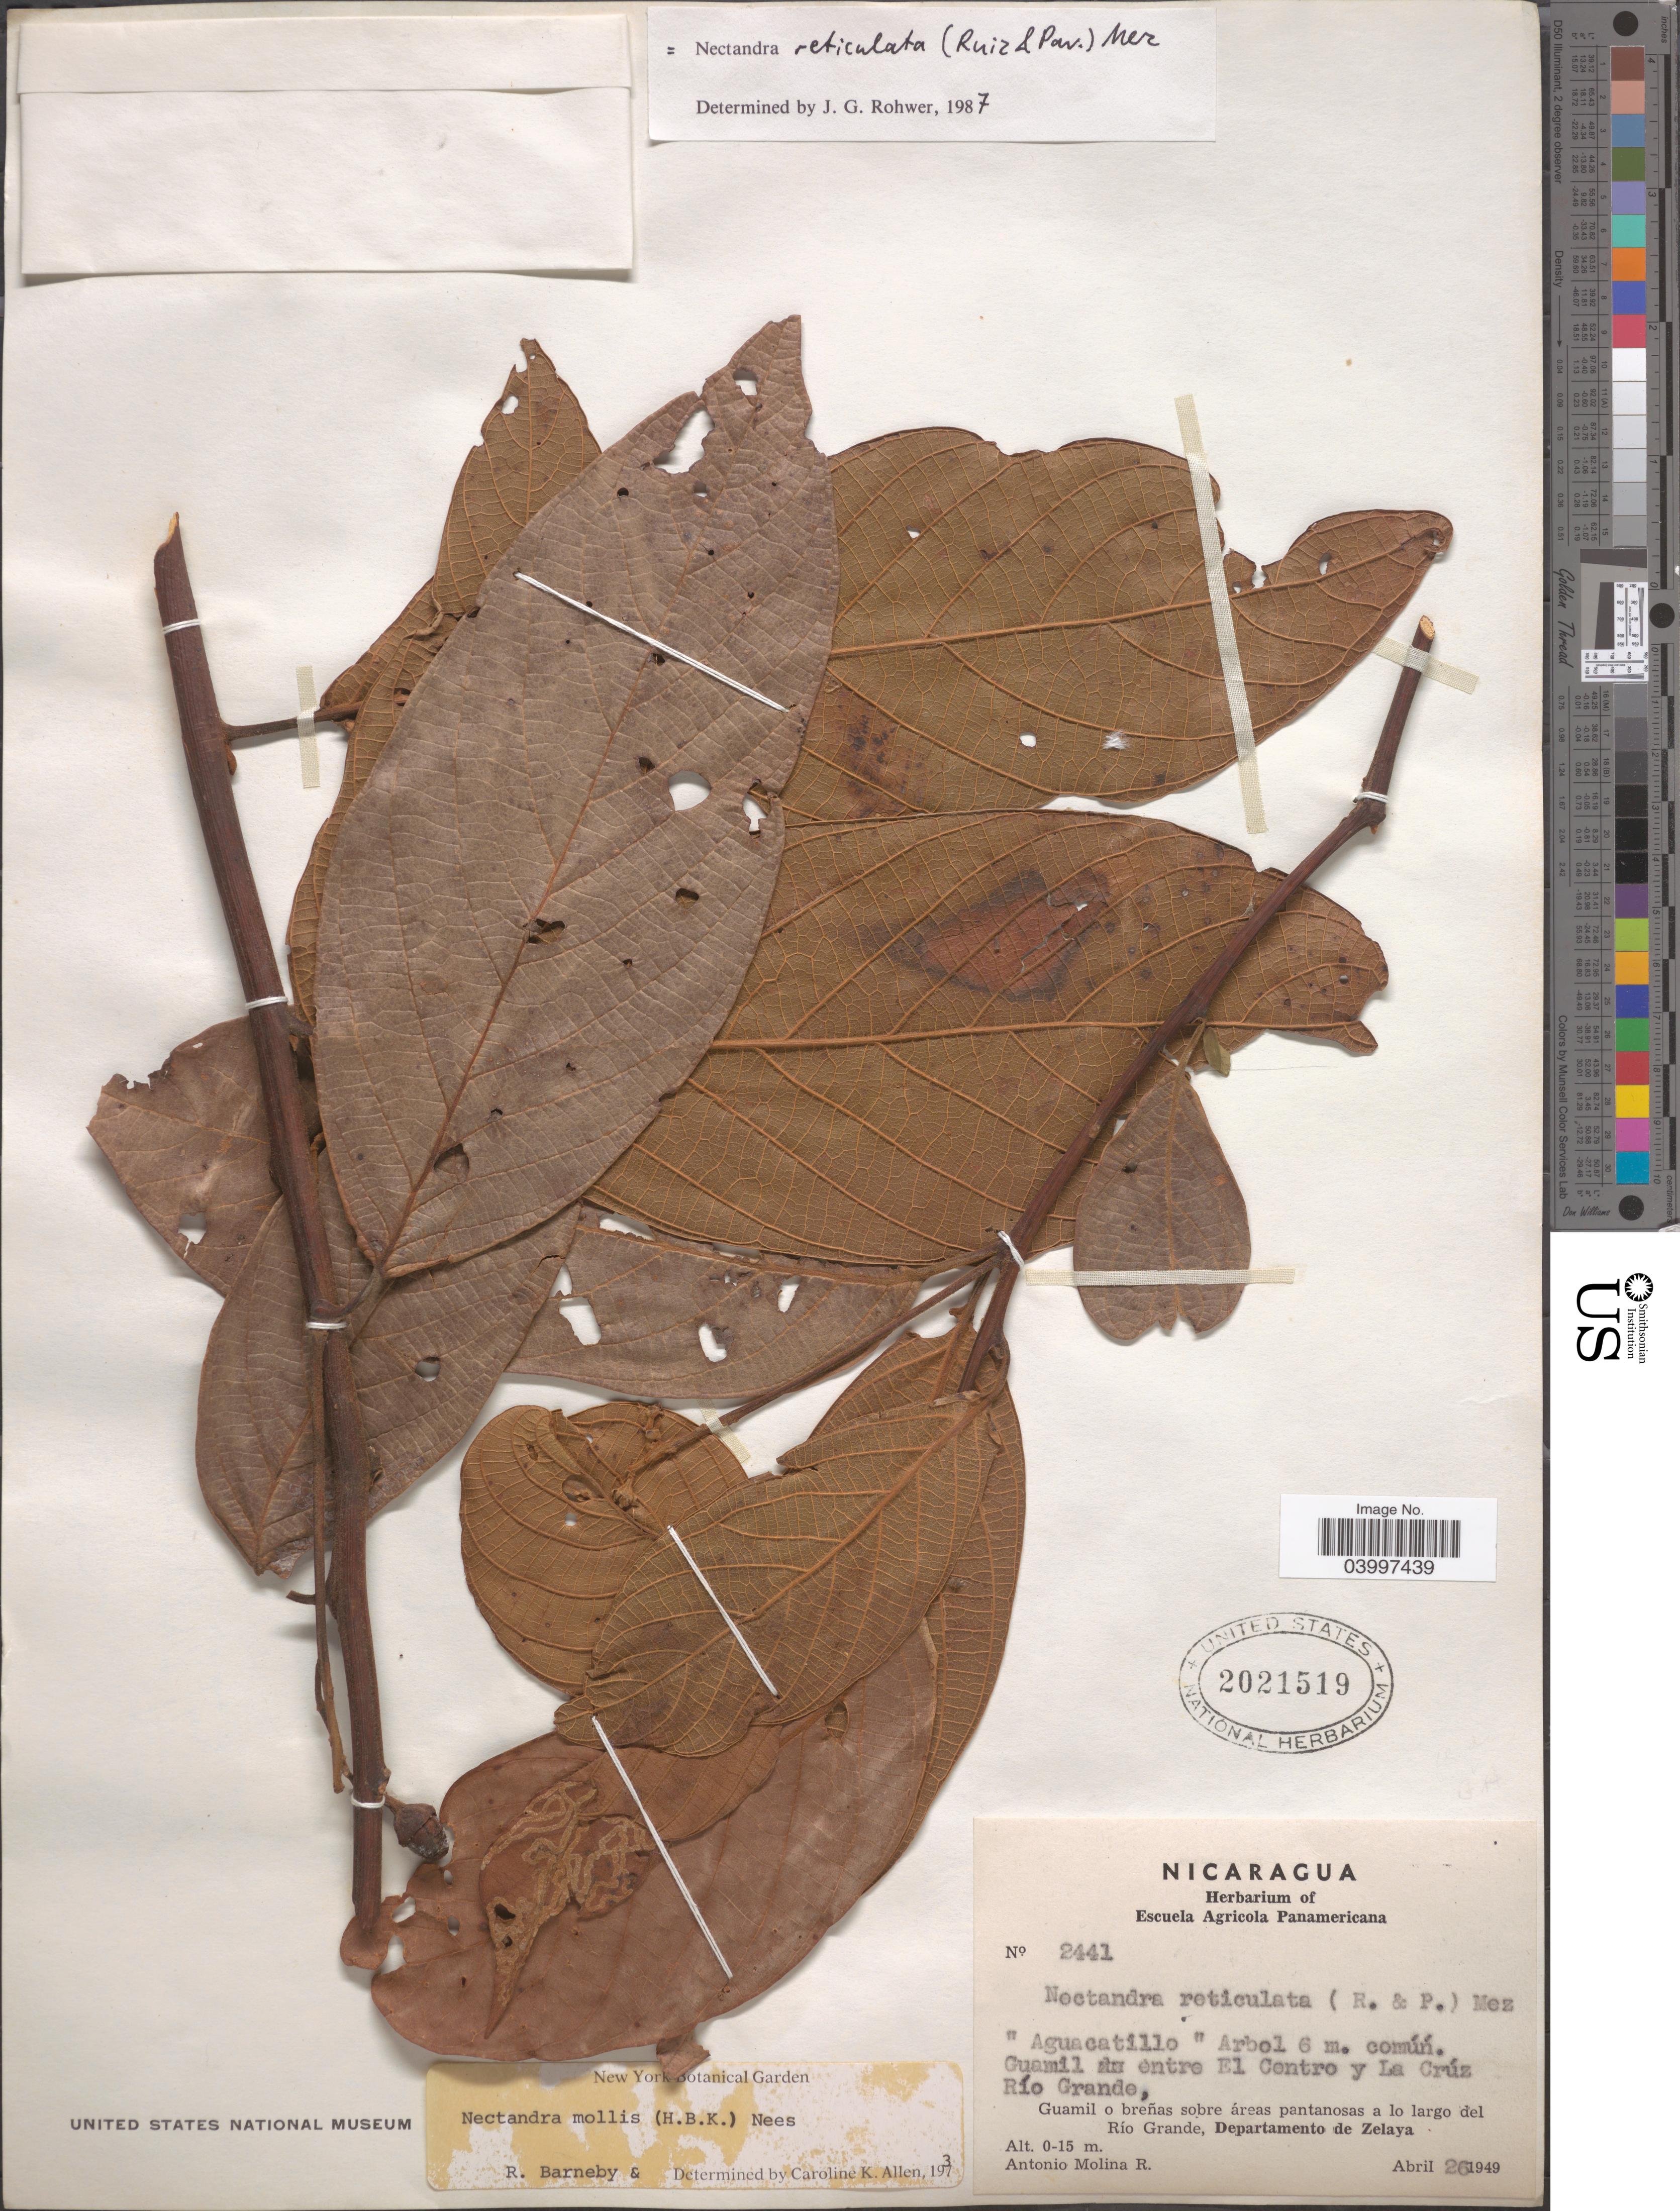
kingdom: Plantae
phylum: Tracheophyta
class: Magnoliopsida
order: Laurales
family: Lauraceae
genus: Nectandra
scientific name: Nectandra reticulata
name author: (Ruiz & Pav.) Mez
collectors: A. Molina R.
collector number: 2441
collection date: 1949-04-26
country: Nicaragua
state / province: Atlántico Sur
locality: Guamil entre El Centro y La Crúz. Río Grande, Guamil o breñas sobre áreas pantanosas a lo largo del Río Grande, Departamento de Zelaya.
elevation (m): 0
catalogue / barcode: US 2021519